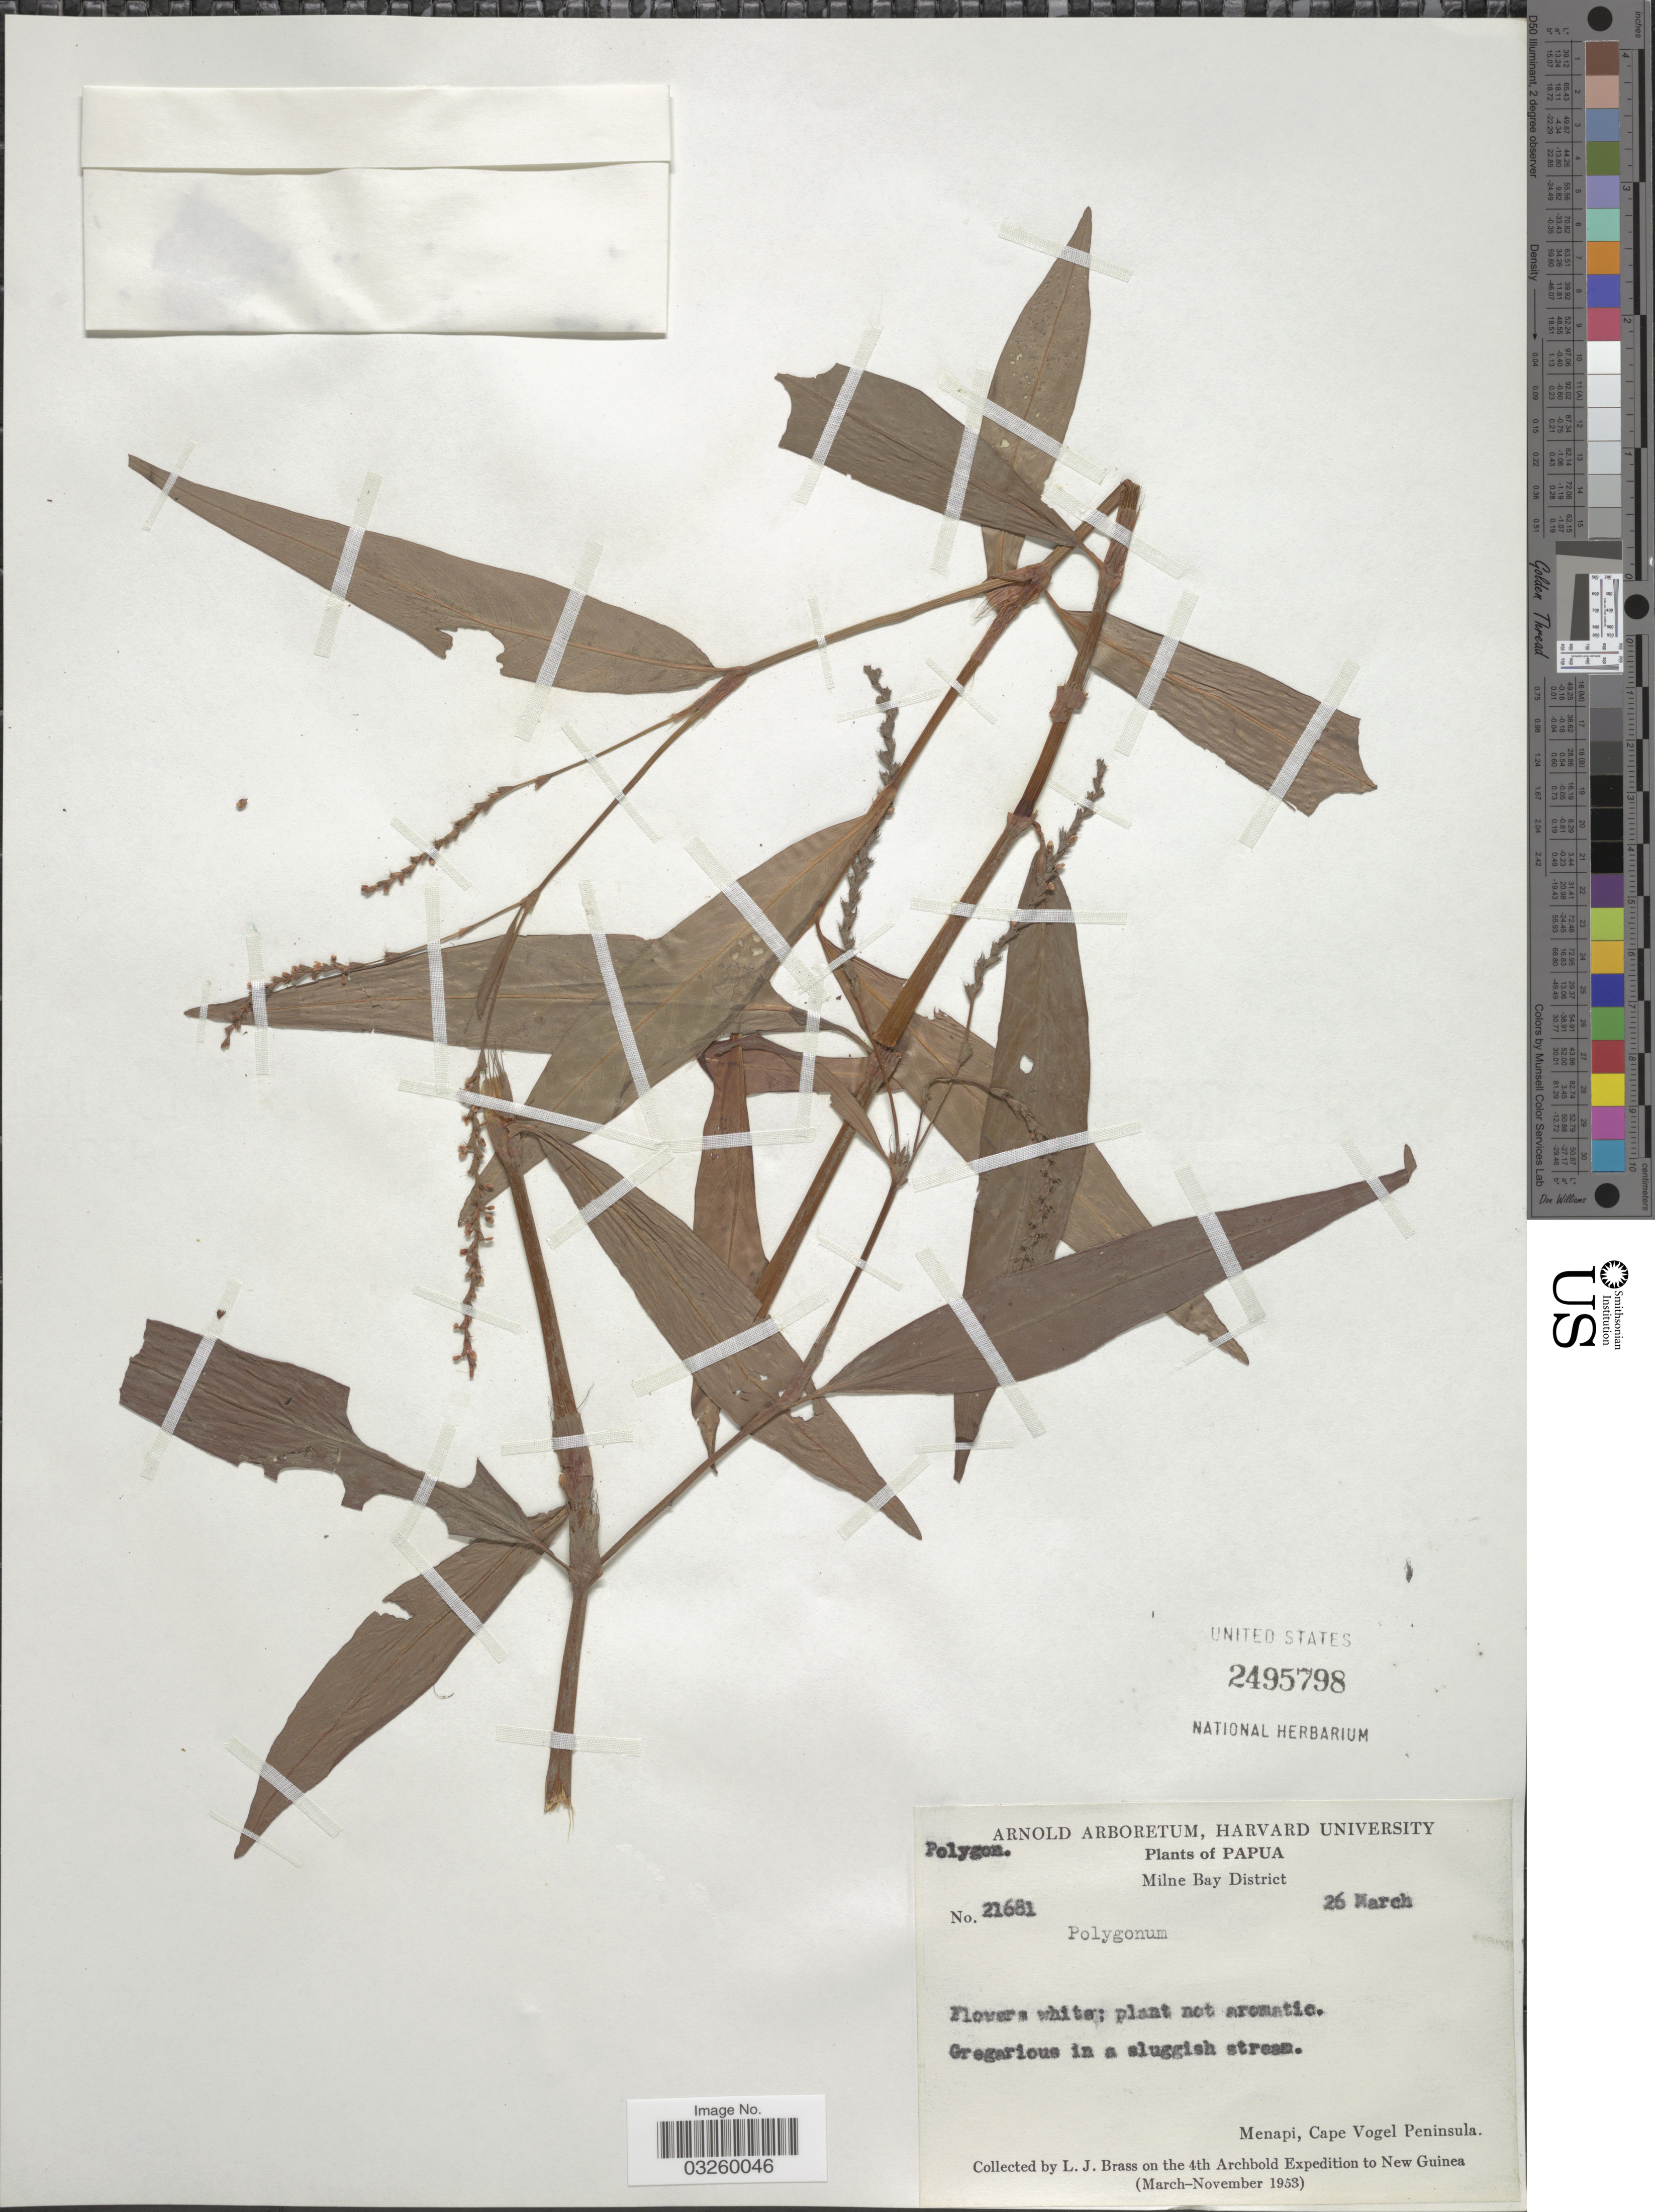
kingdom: Plantae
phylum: Tracheophyta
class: Magnoliopsida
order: Caryophyllales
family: Polygonaceae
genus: Persicaria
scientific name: Persicaria sp.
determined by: Wagner, W. L., (BOT), Smithsonian Institution - National Museum of Natural History (UNITED STATES)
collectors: L. J. Brass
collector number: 21681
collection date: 1953-03-26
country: Papua New Guinea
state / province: Milne Bay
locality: Milne Bay District. Menapi, Cape Vogel Peninsula. New Guinea.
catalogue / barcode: US 2495798